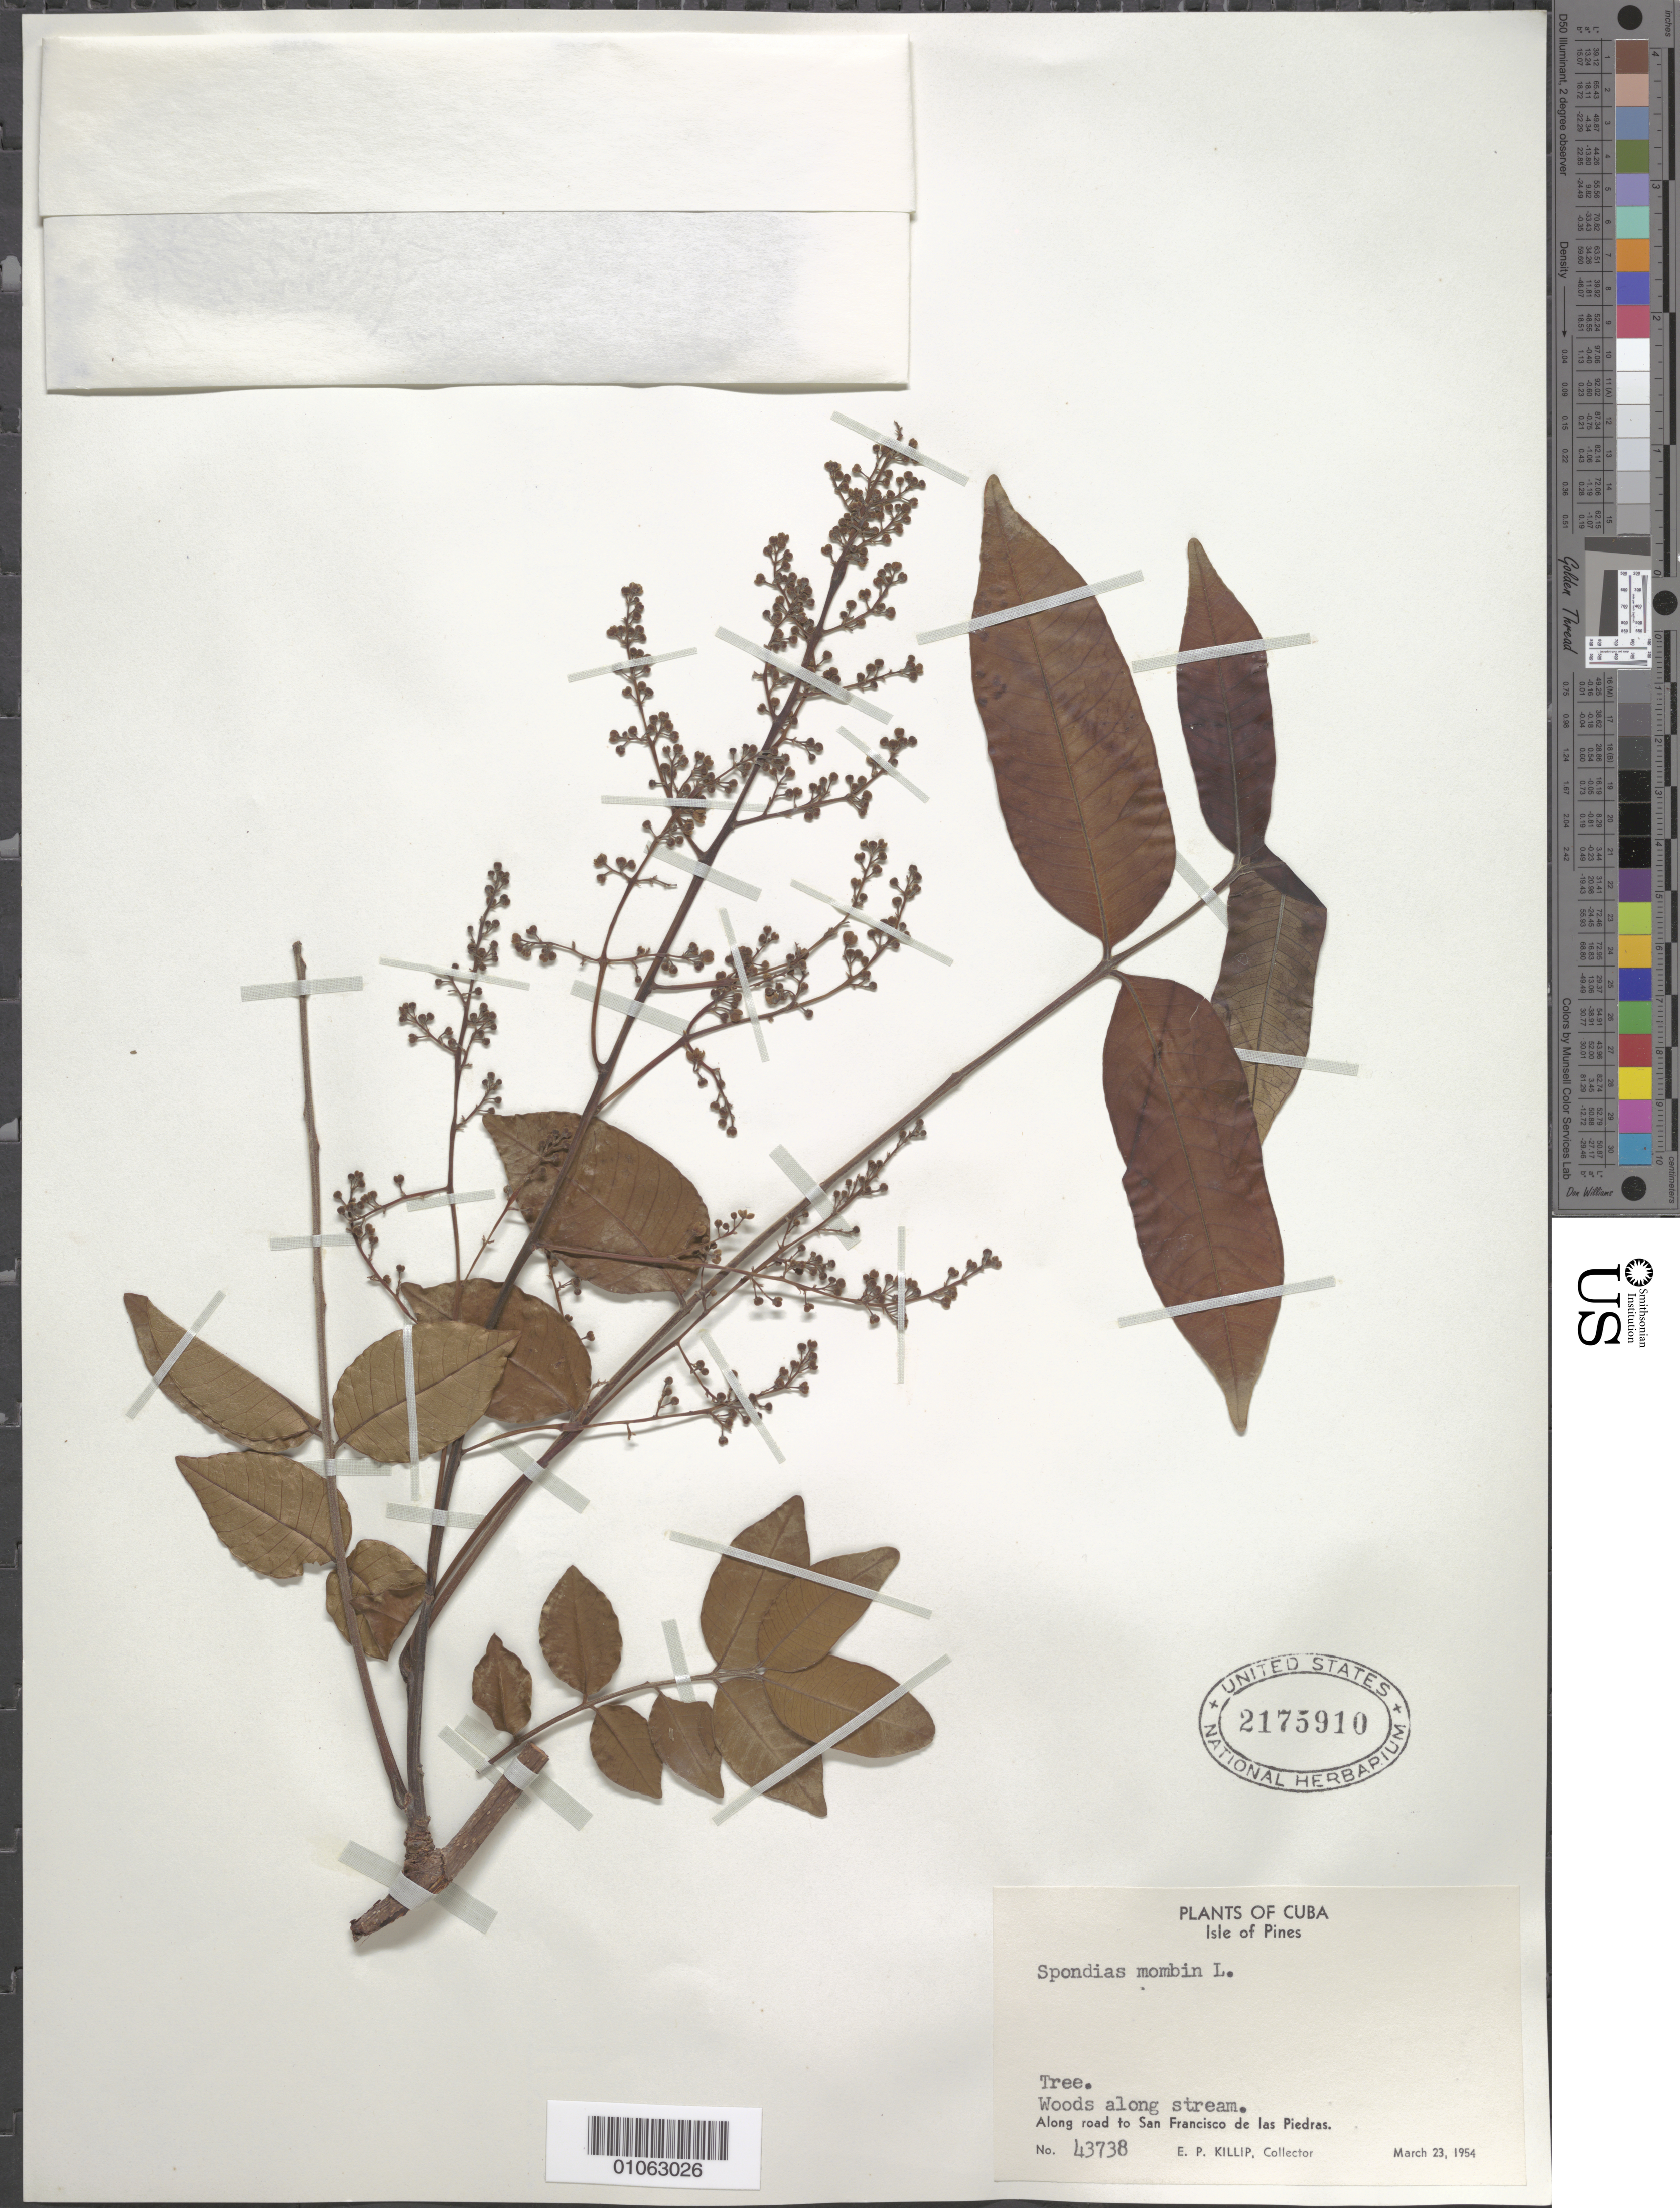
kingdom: Plantae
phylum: Tracheophyta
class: Magnoliopsida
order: Sapindales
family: Anacardiaceae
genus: Spondias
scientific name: Spondias mombin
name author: L.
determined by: Mitchell, J. D.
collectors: E. P. Killip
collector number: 43738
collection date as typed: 23 Mar 1954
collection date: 1954-03-23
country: Cuba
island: Isla de la Juventud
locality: Isle of Pines, Along road San Francisco de las Piedras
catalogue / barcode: US 2175910